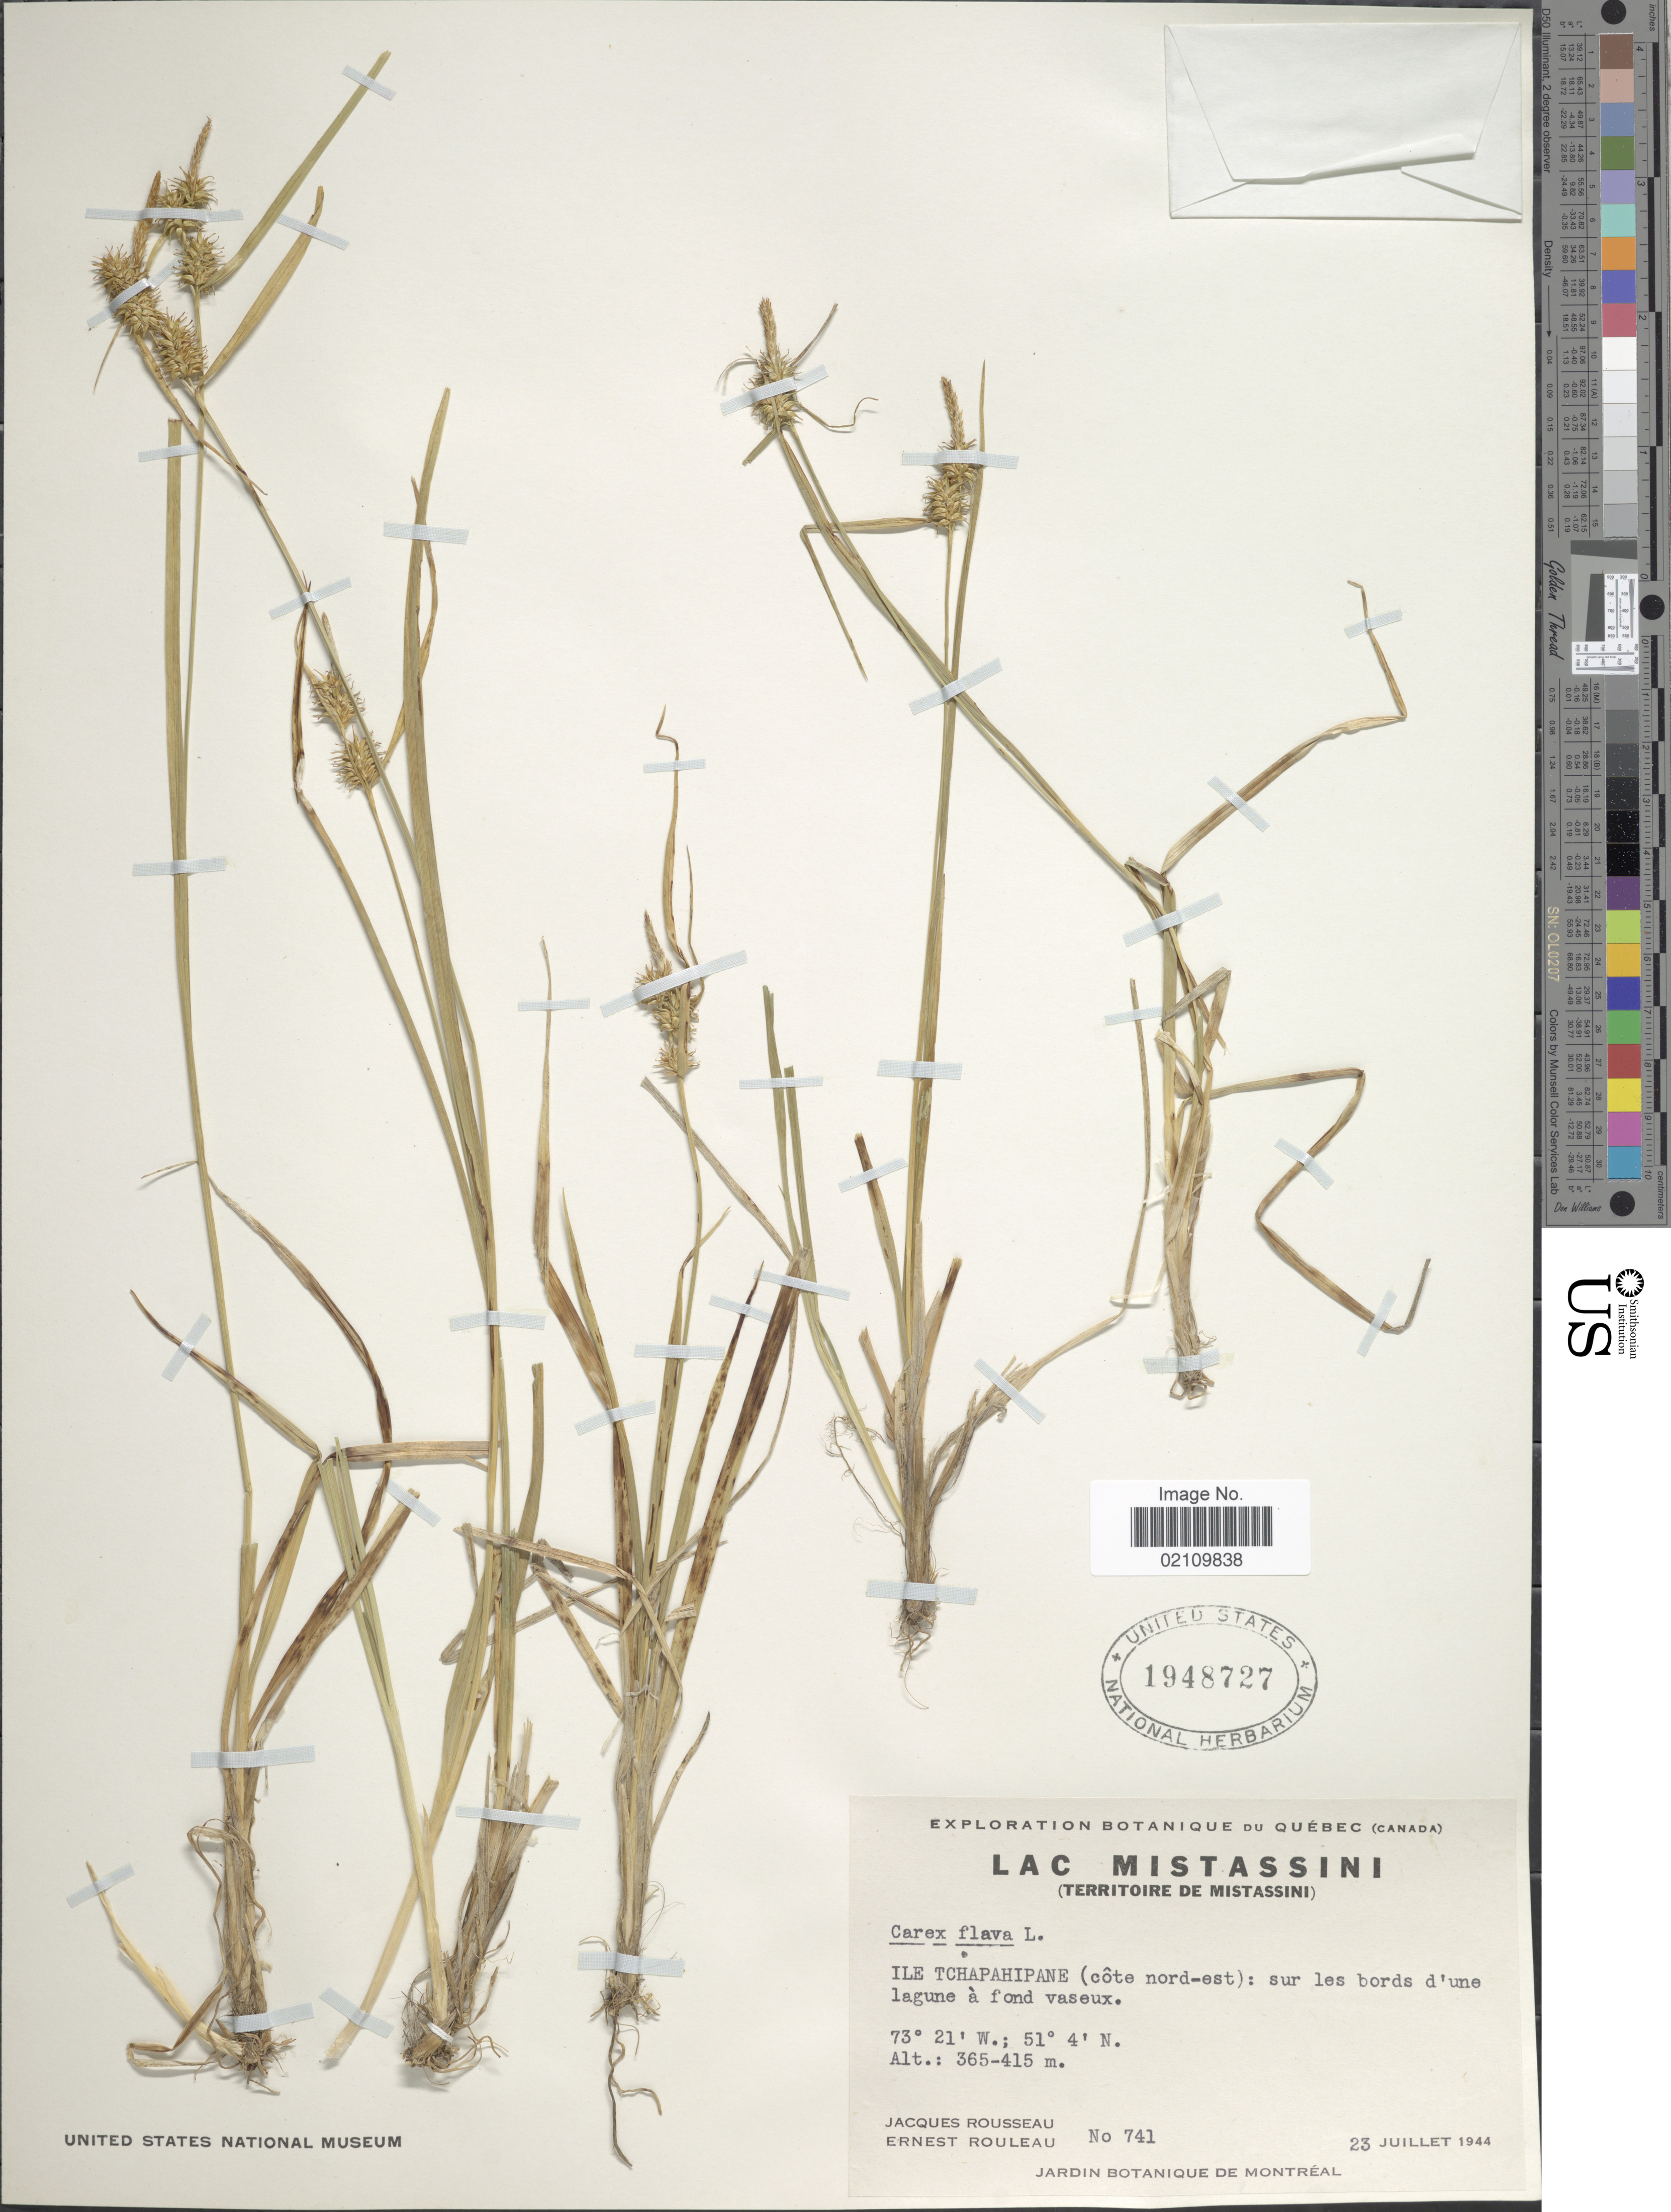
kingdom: Plantae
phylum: Tracheophyta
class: Liliopsida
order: Poales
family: Cyperaceae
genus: Carex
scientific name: Carex flava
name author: L.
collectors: J. Rousseau & E. Rouleau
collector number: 741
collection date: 1944-07-23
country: Canada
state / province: Quebec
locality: Lac Mistassini (Territoire de Mistassini). Ile Tchapahipane (cote nord-est): sur les bords d'une lagune a fond vaseux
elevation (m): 365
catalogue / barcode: US 1948727